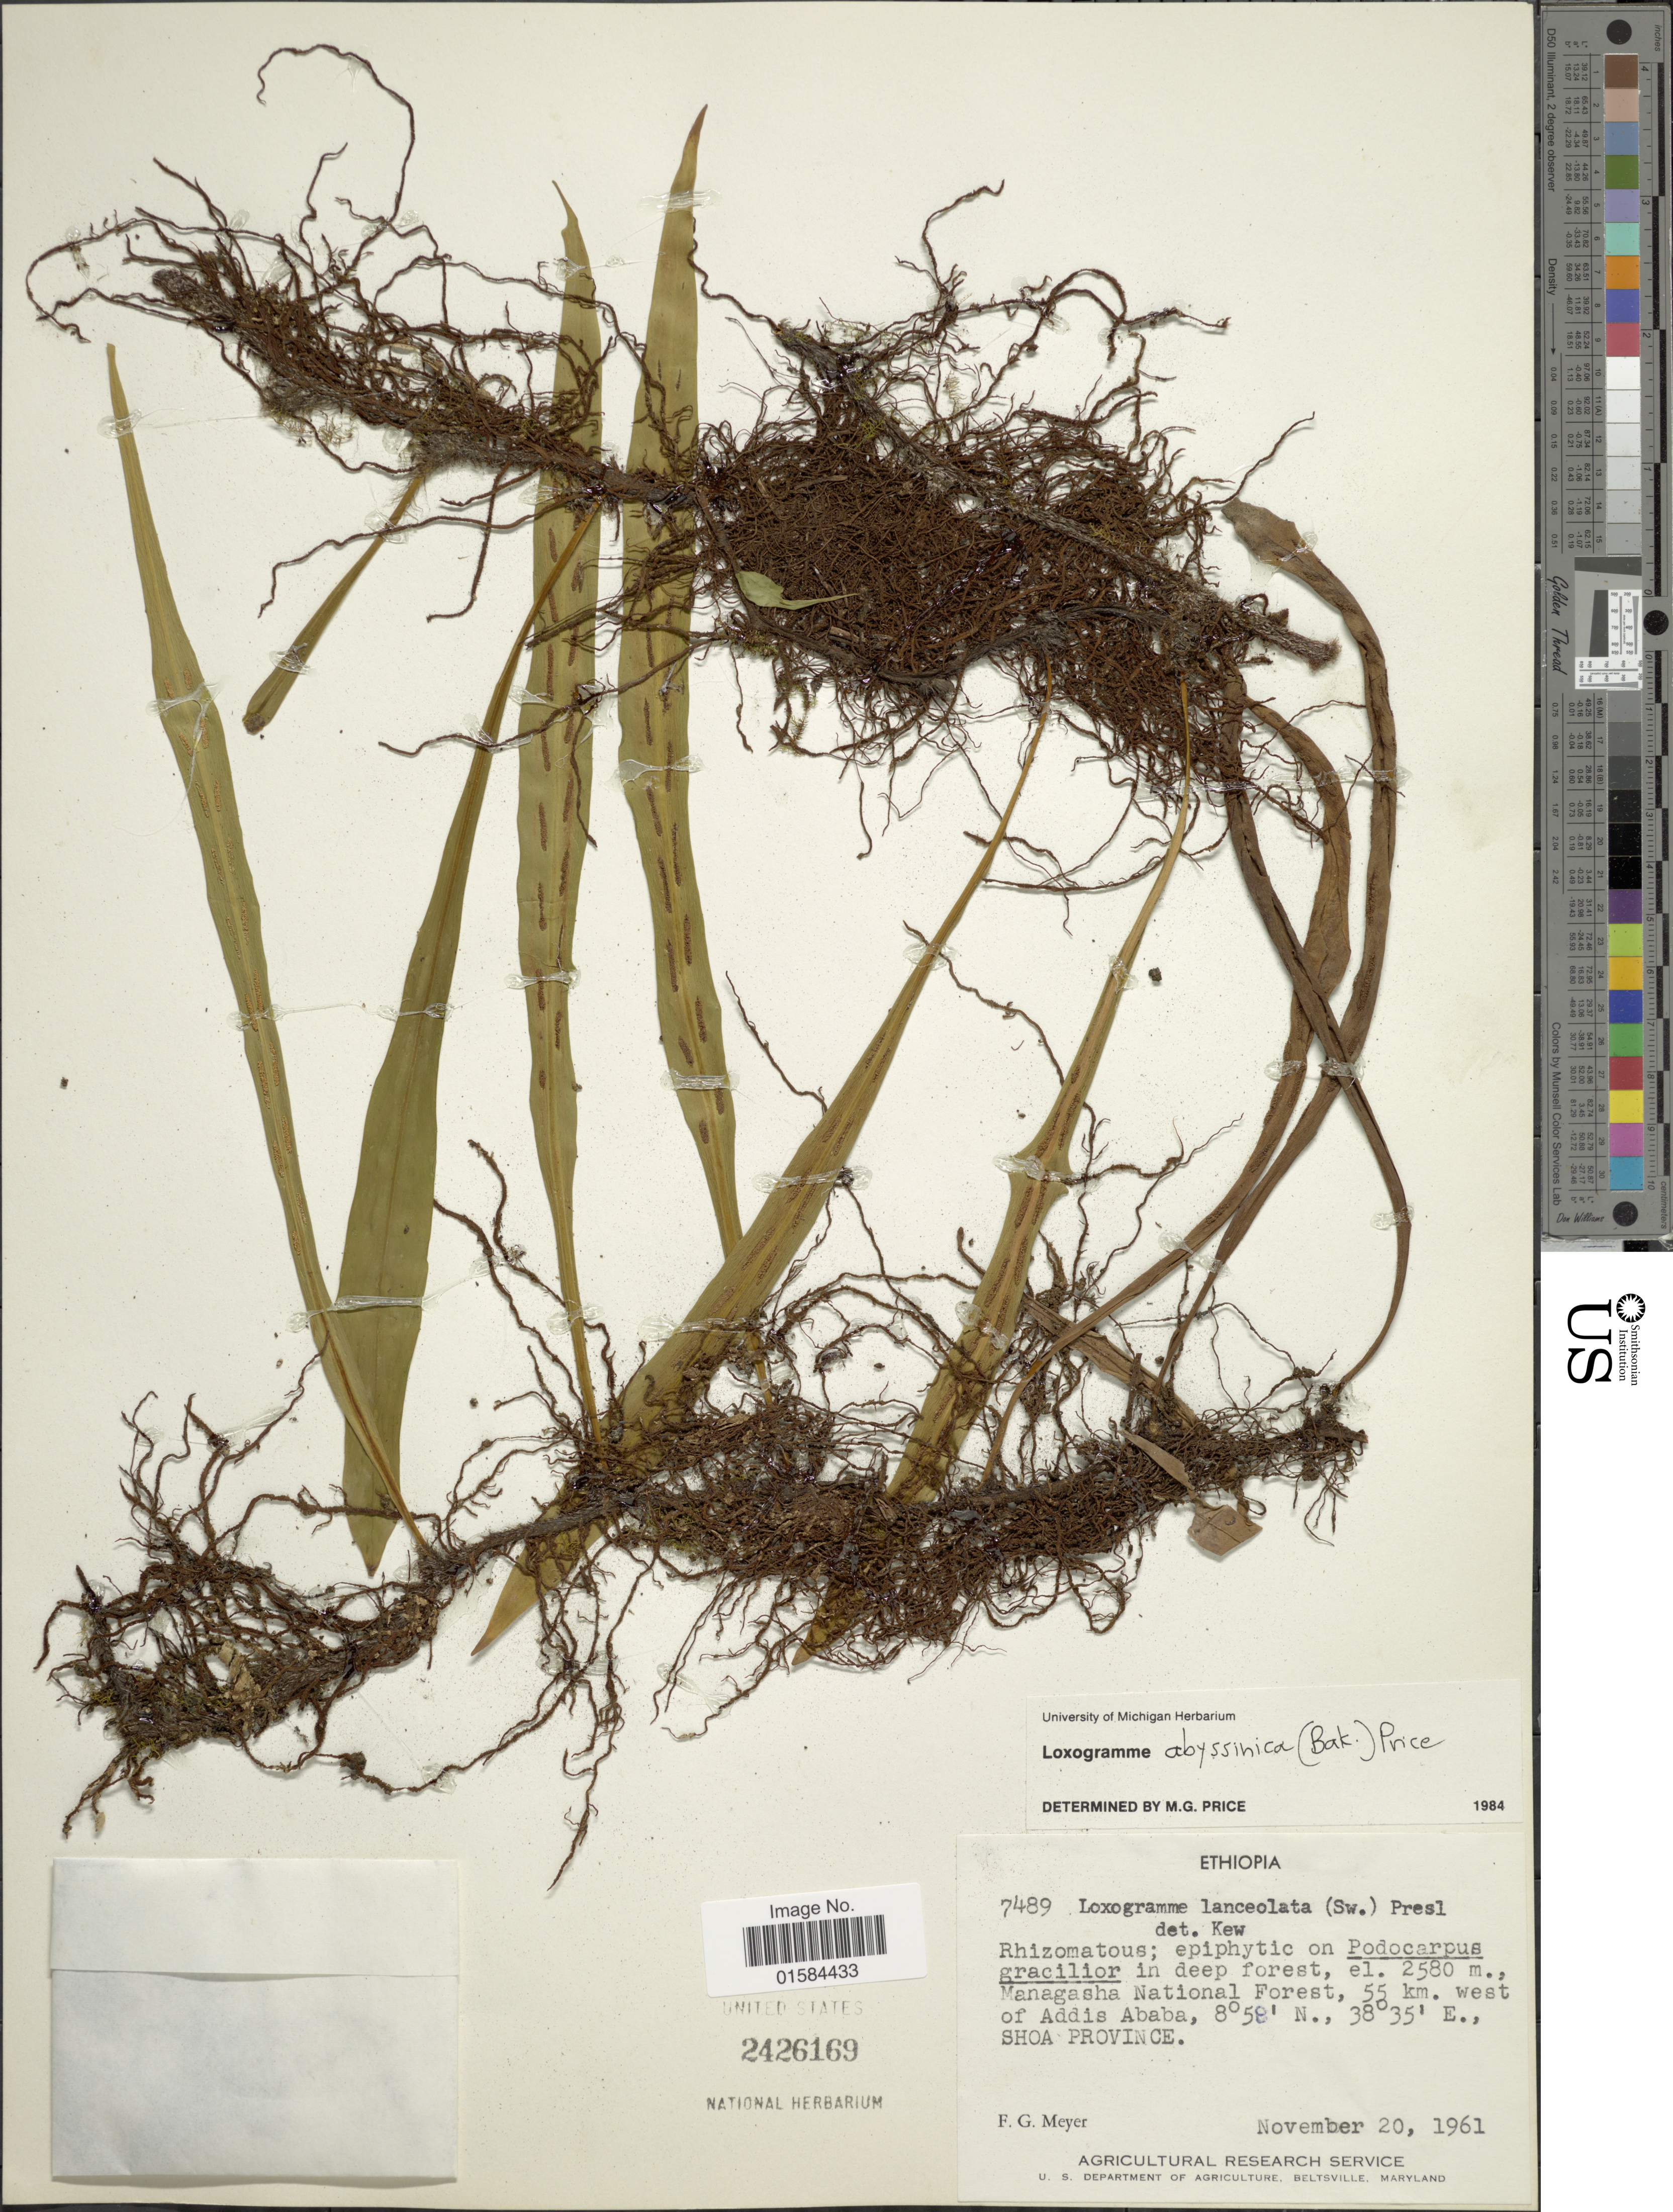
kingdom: Plantae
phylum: Tracheophyta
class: Polypodiopsida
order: Polypodiales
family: Polypodiaceae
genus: Loxogramme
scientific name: Loxogramme abyssinica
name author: (Baker) Price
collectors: F. G. Meyer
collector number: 7489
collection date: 1961-11-20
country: Ethiopia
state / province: Addis Ababa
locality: Managasha National Forest, 55 km west of Addis Ababa, Shoa Province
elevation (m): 2580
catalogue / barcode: US 2426169